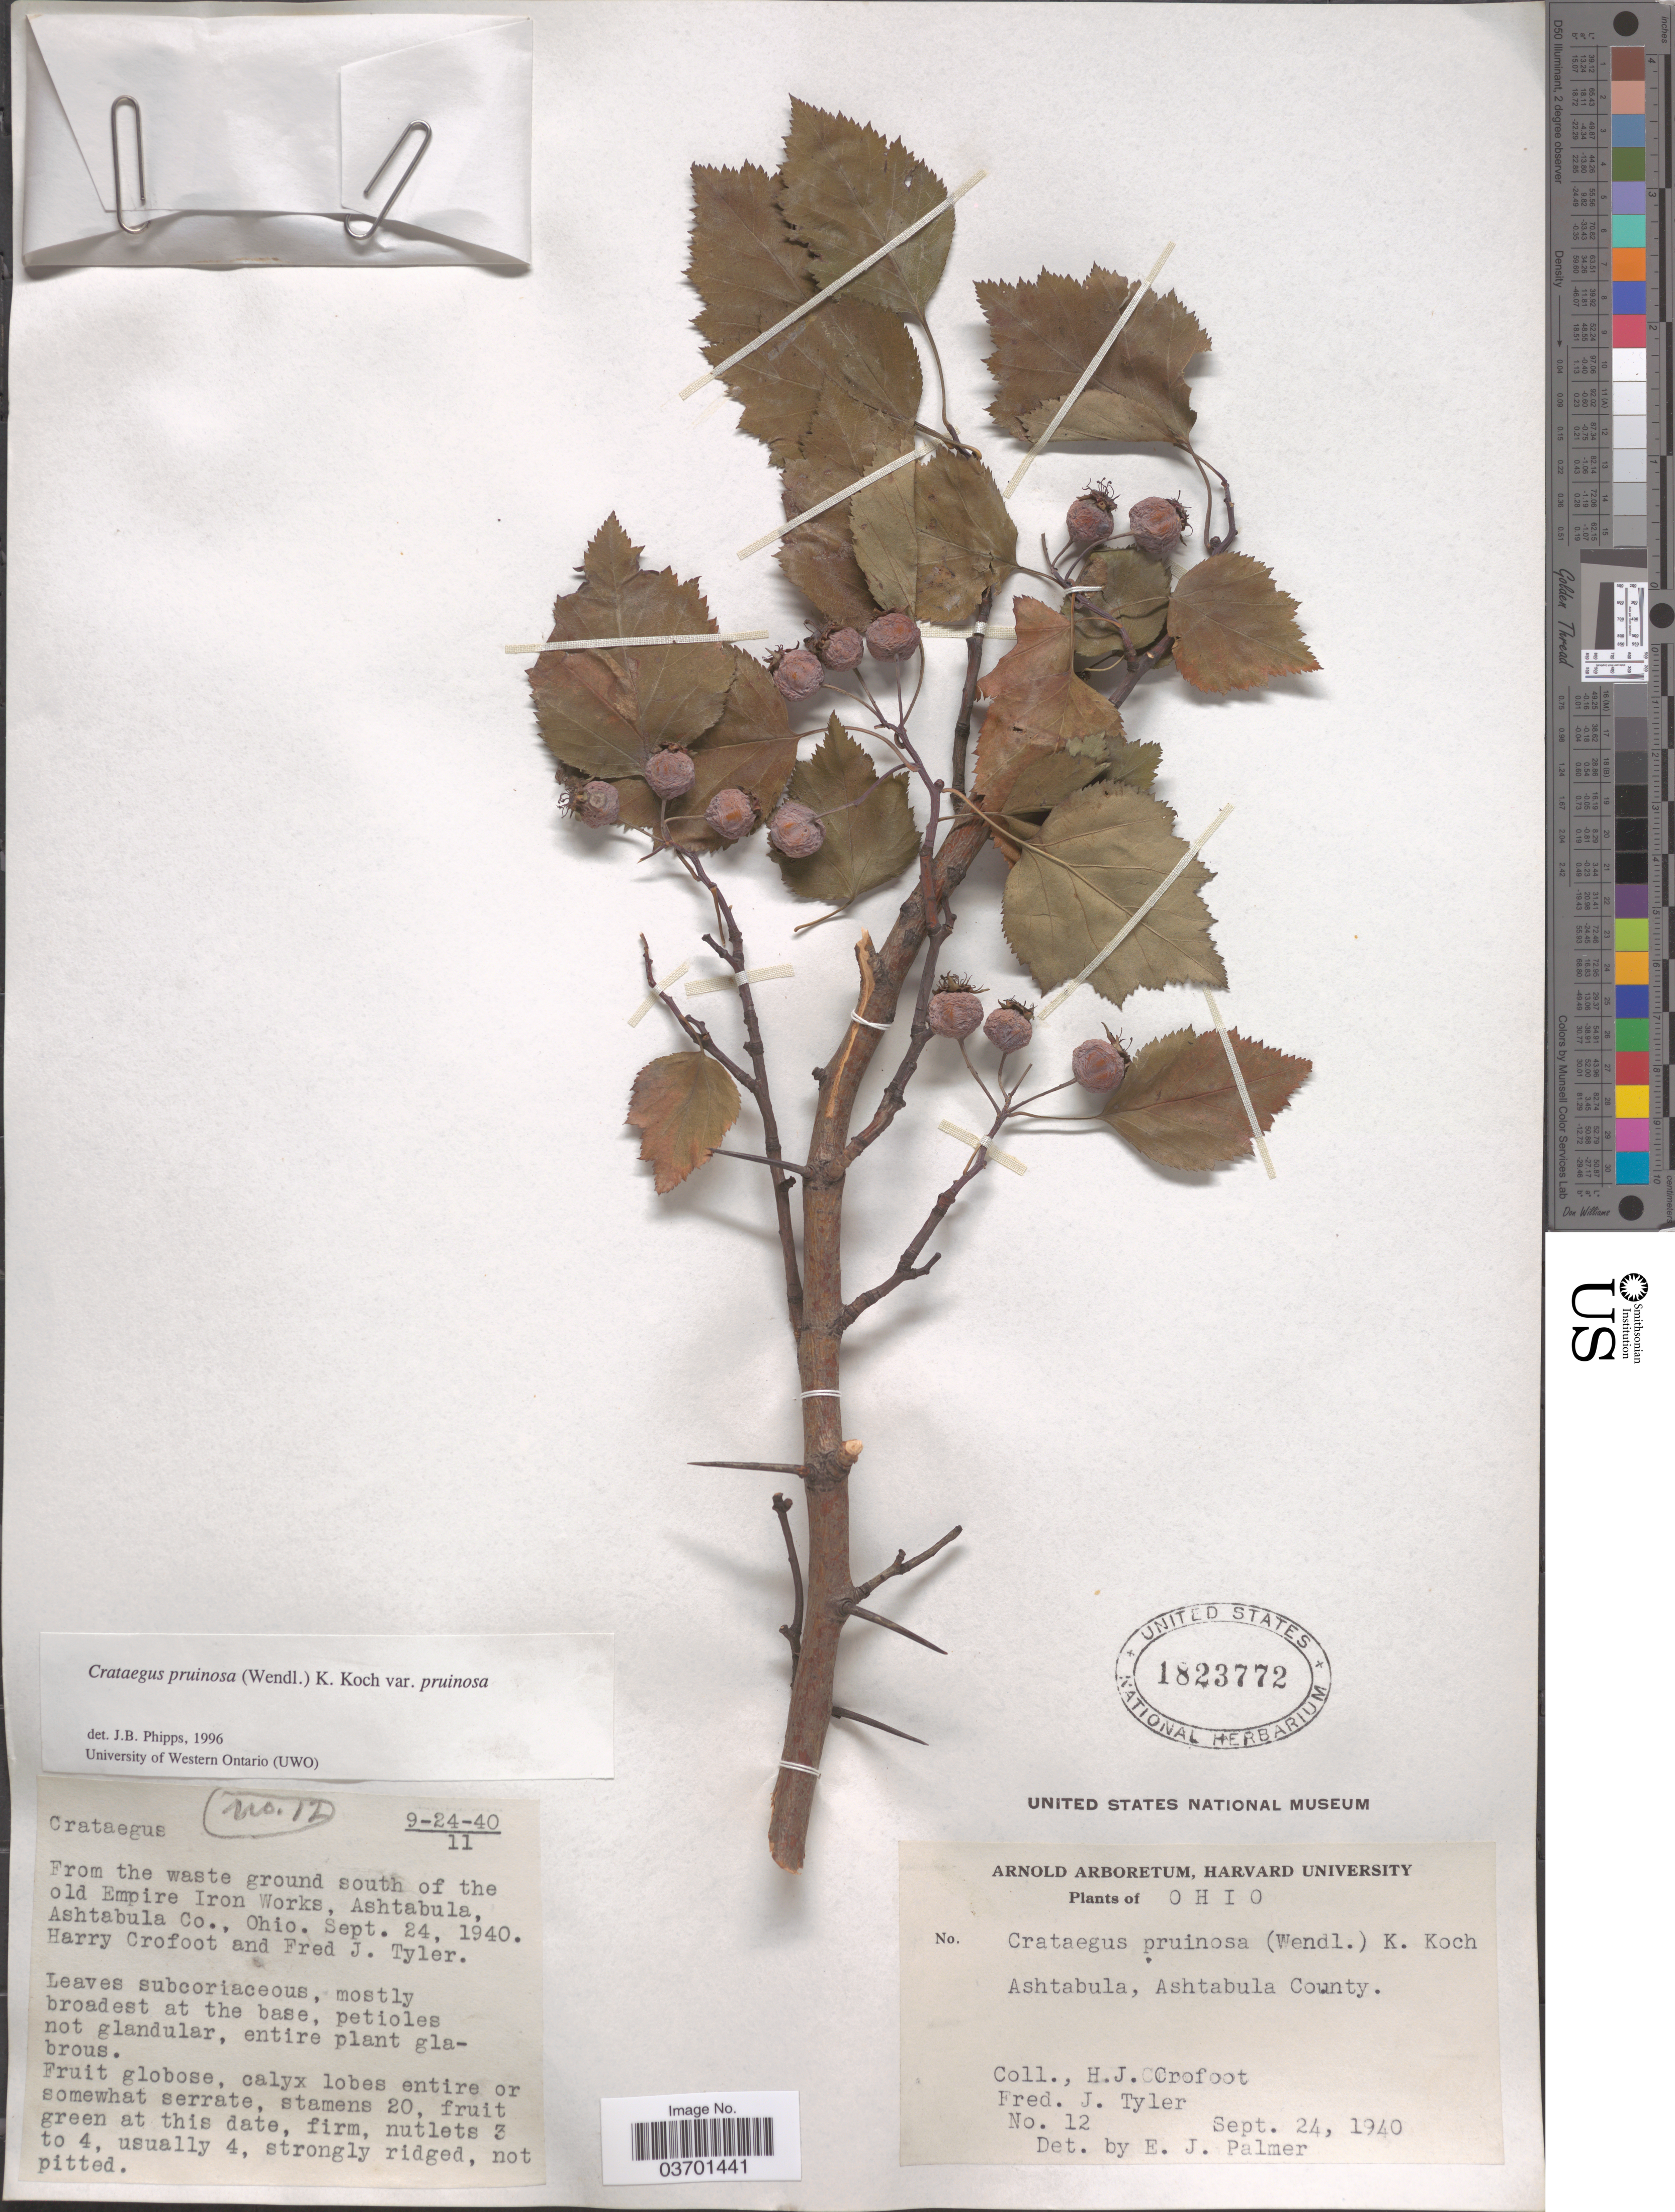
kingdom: Plantae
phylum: Tracheophyta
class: Magnoliopsida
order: Rosales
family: Rosaceae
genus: Crataegus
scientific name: Crataegus pruinosa var. pruinosa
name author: (H.L. Wendl.) K. Koch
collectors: H. Crofoot & F. Tyler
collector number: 12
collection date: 1940-09-24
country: United States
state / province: Ohio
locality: From the waste ground south of the old Empire Iron Works, Ashtabula, Ashtabula Co.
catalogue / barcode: US 1823772